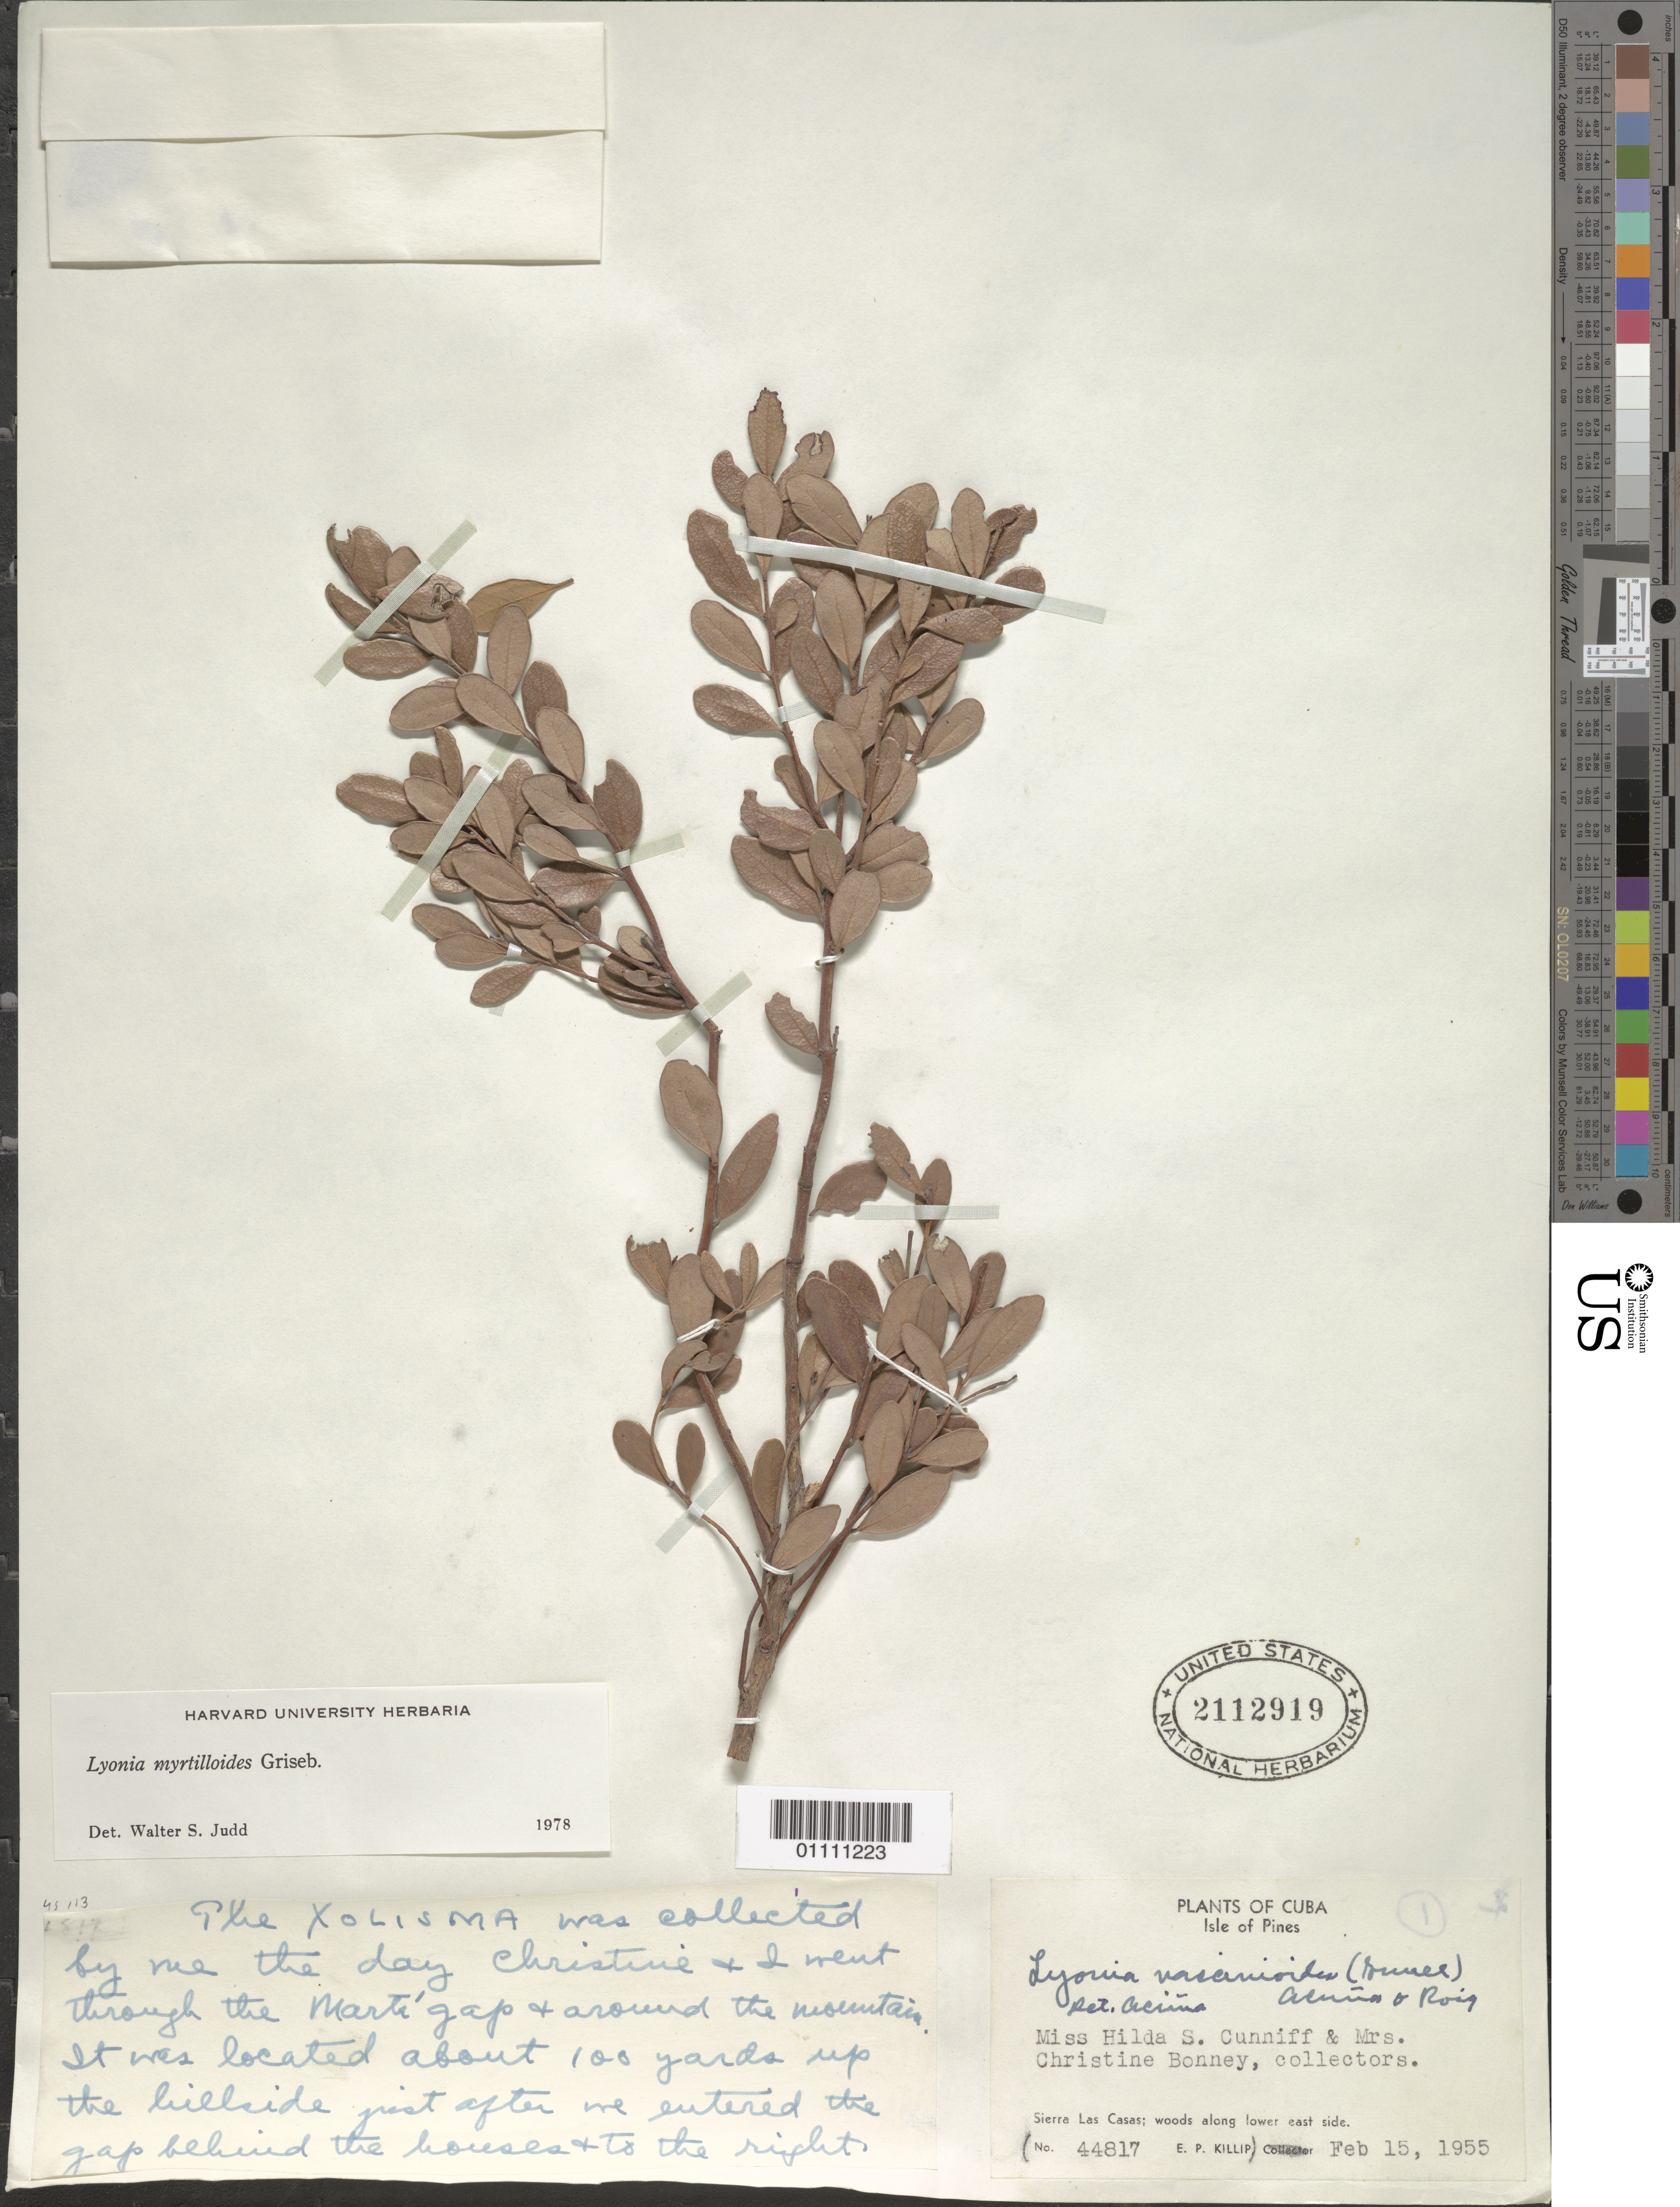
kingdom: Plantae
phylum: Tracheophyta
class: Magnoliopsida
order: Ericales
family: Ericaceae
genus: Lyonia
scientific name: Lyonia myrtilloides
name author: Griseb.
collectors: C. Bonney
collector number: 44817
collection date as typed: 15 Feb 1955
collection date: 1955-02-15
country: Cuba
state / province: Isla de La Juventud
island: Isla de la Juventud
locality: Sierra Las Casas; woods along lower east side About 100 yards up the hillside just after the Marti gap behind the houses and to the right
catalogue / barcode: US 2112919